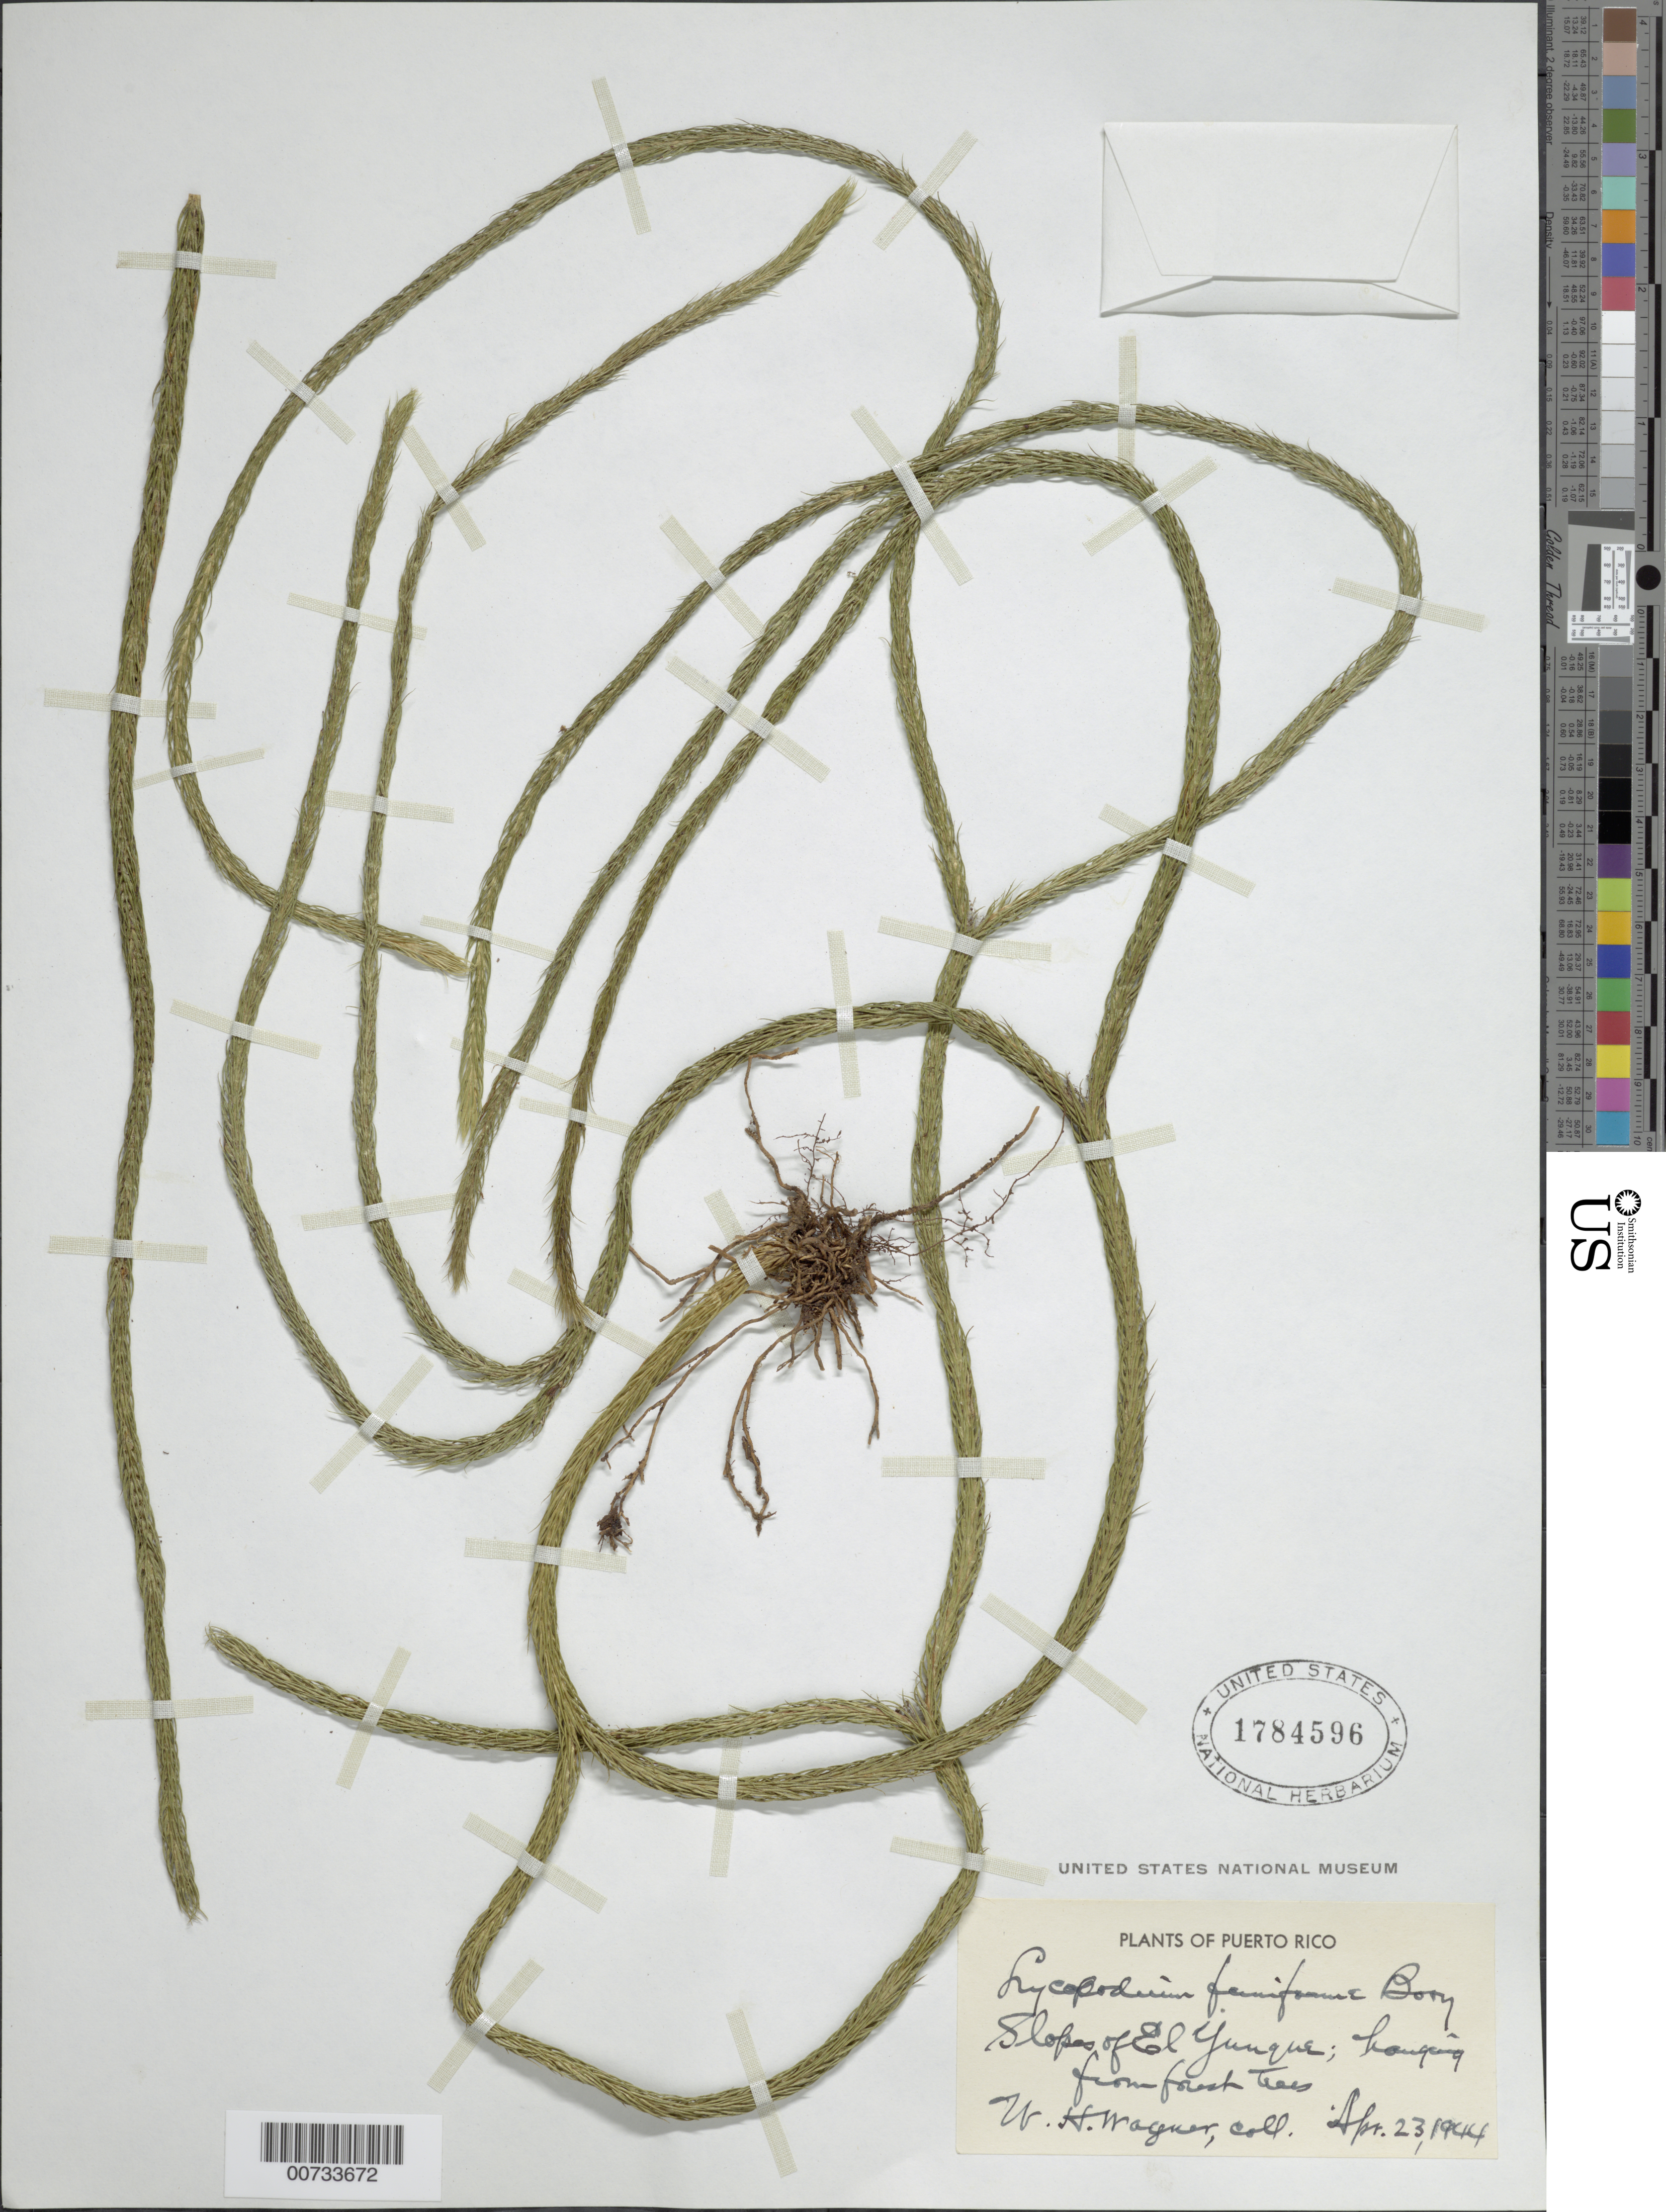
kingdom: Plantae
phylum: Tracheophyta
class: Lycopodiopsida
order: Lycopodiales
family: Lycopodiaceae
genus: Phlegmariurus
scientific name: Phlegmariurus funiformis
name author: (Cham. & Spring) B. Øllg.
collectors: W. H. Wagner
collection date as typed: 23 Apr 1944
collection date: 1944-04-23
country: Puerto Rico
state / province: Río Grande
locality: El Yunque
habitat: Slopes; hanging from forest trees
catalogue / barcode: US 1784596